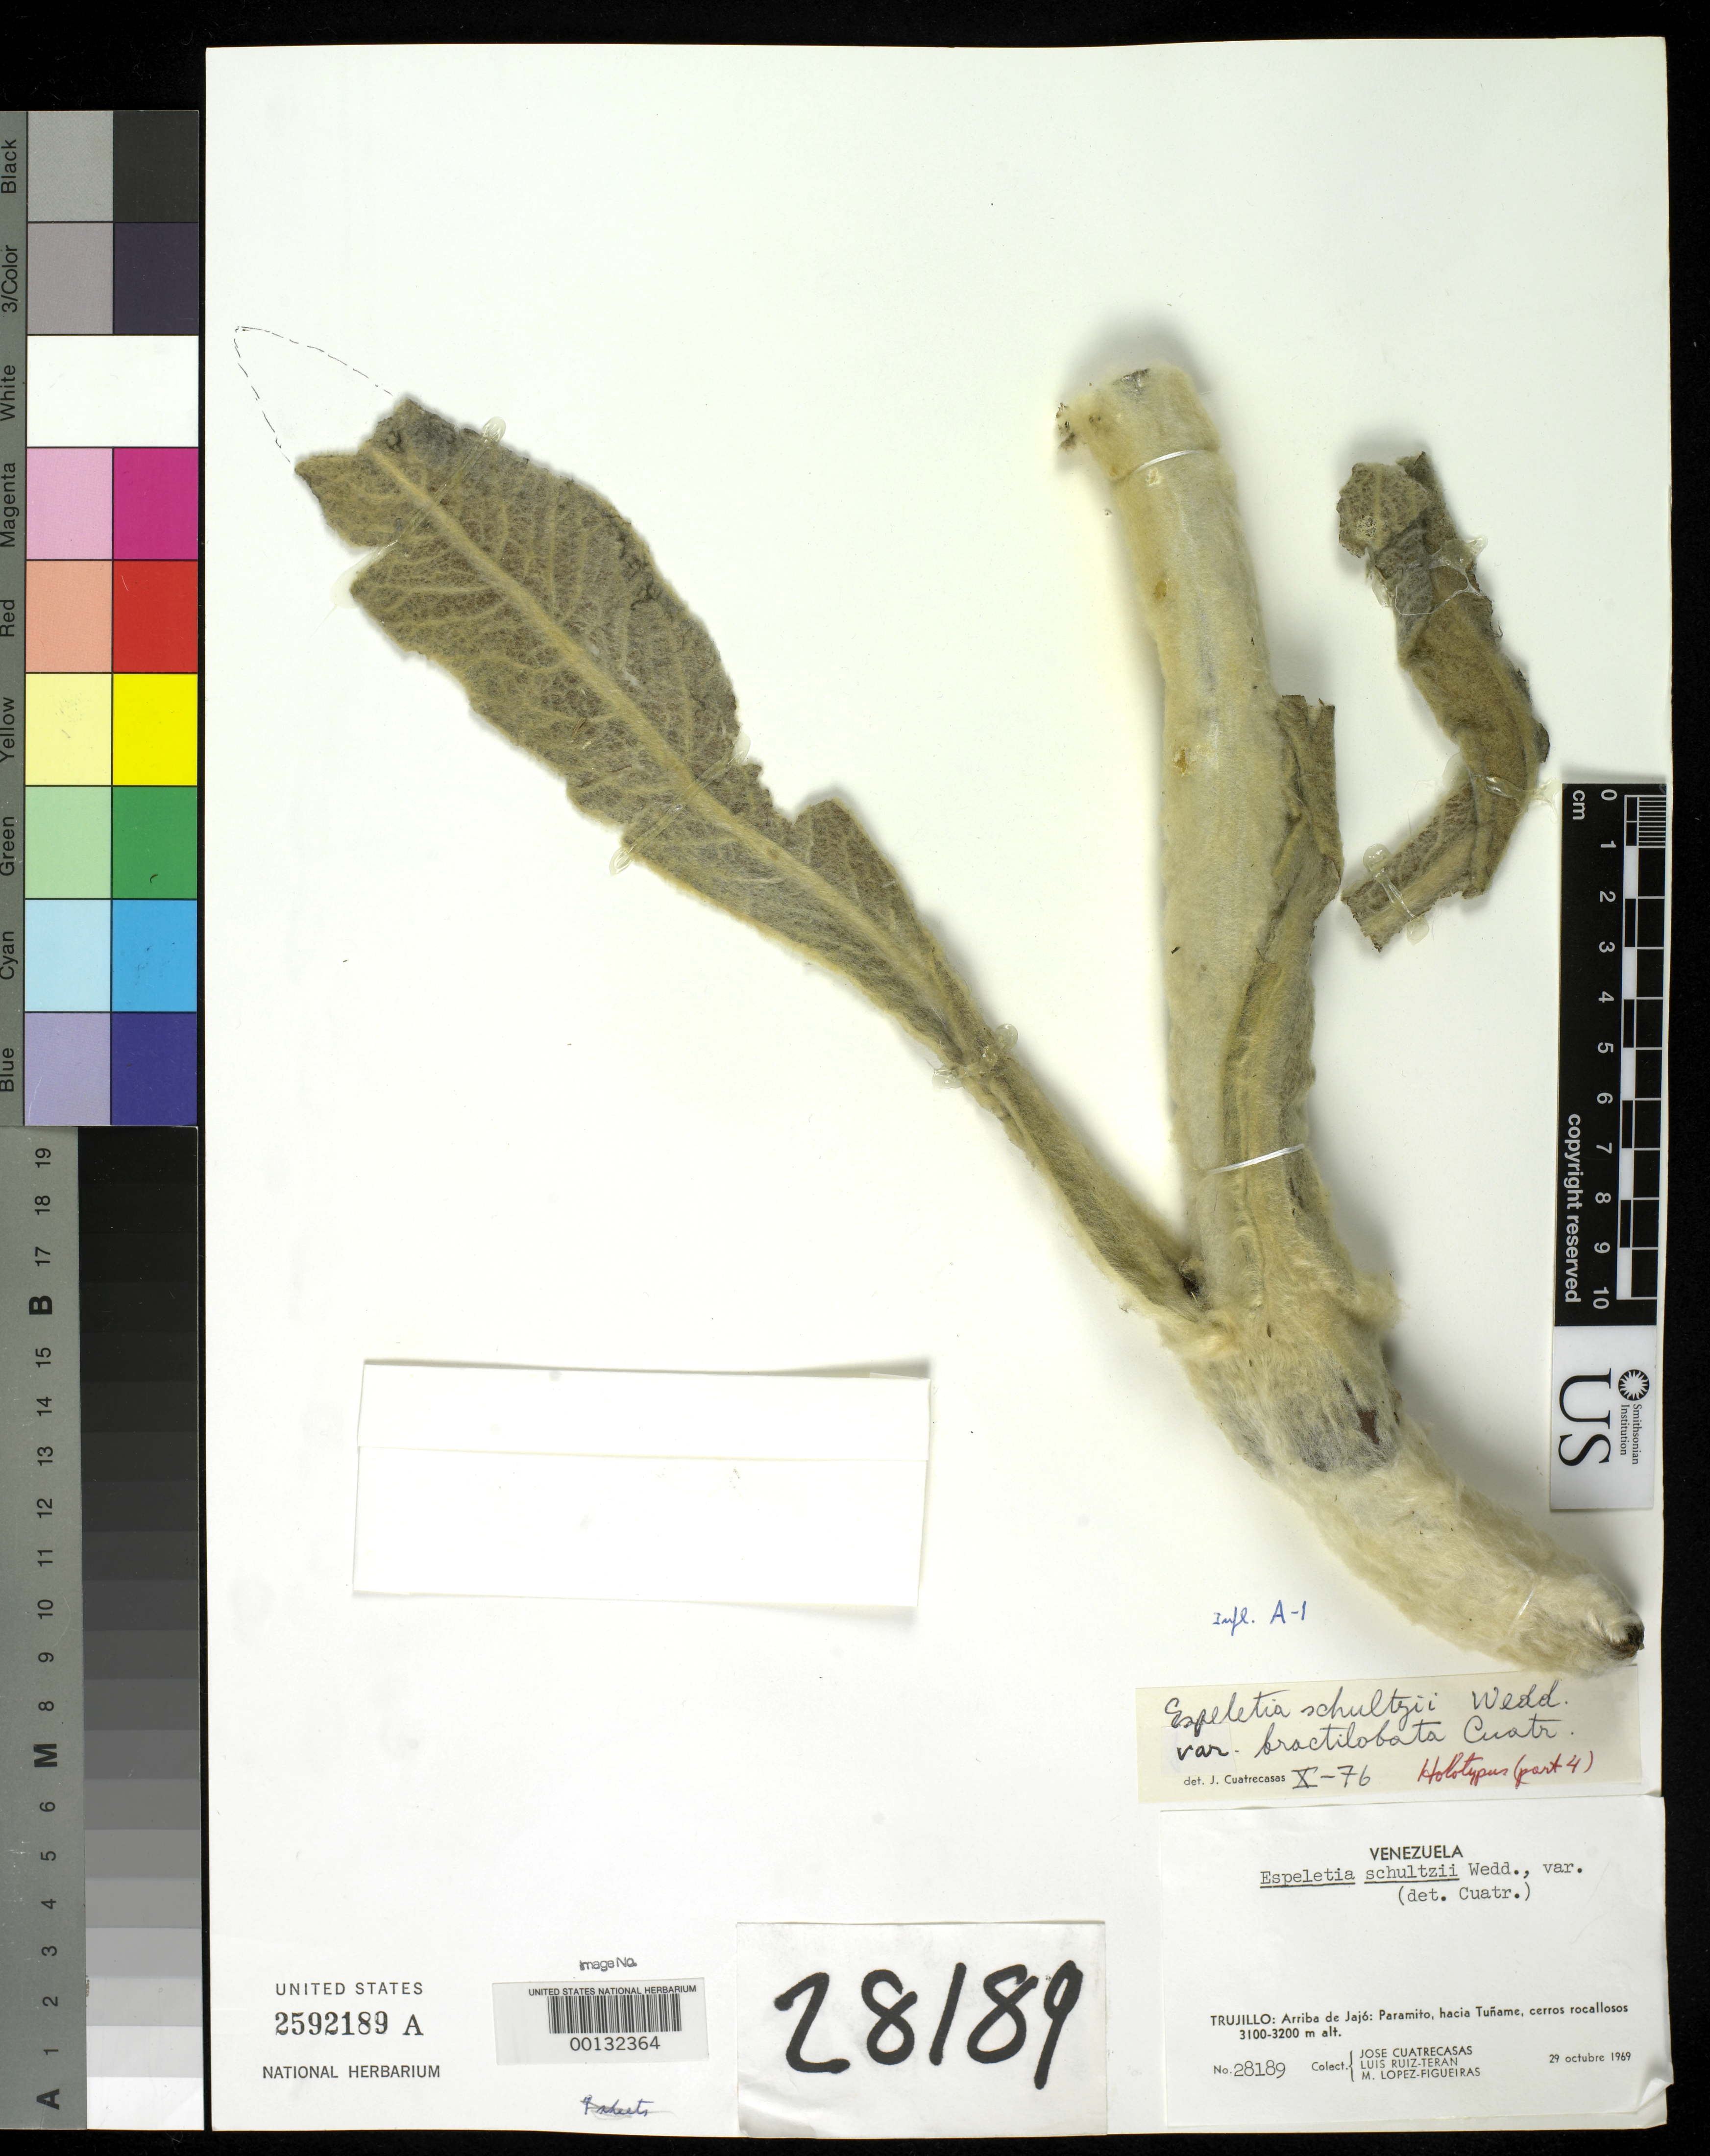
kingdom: Plantae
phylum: Tracheophyta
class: Magnoliopsida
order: Asterales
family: Asteraceae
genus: Espeletia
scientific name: Espeletia schultzii var. bractilobata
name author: Cuatrec.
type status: Holotype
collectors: J. Cuatrecasas, L. E. Ruíz-Terán & M. López Figueiras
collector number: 28189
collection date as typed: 29 Oct 1969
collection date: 1969-10-29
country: Venezuela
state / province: Trujillo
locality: Arriba de Jajo, Paramito, hacia Tuname, cerros rocallosos. [Above Jajo, Paramito, towards Tuname, rocky hills]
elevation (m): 3100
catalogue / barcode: US 2592189A